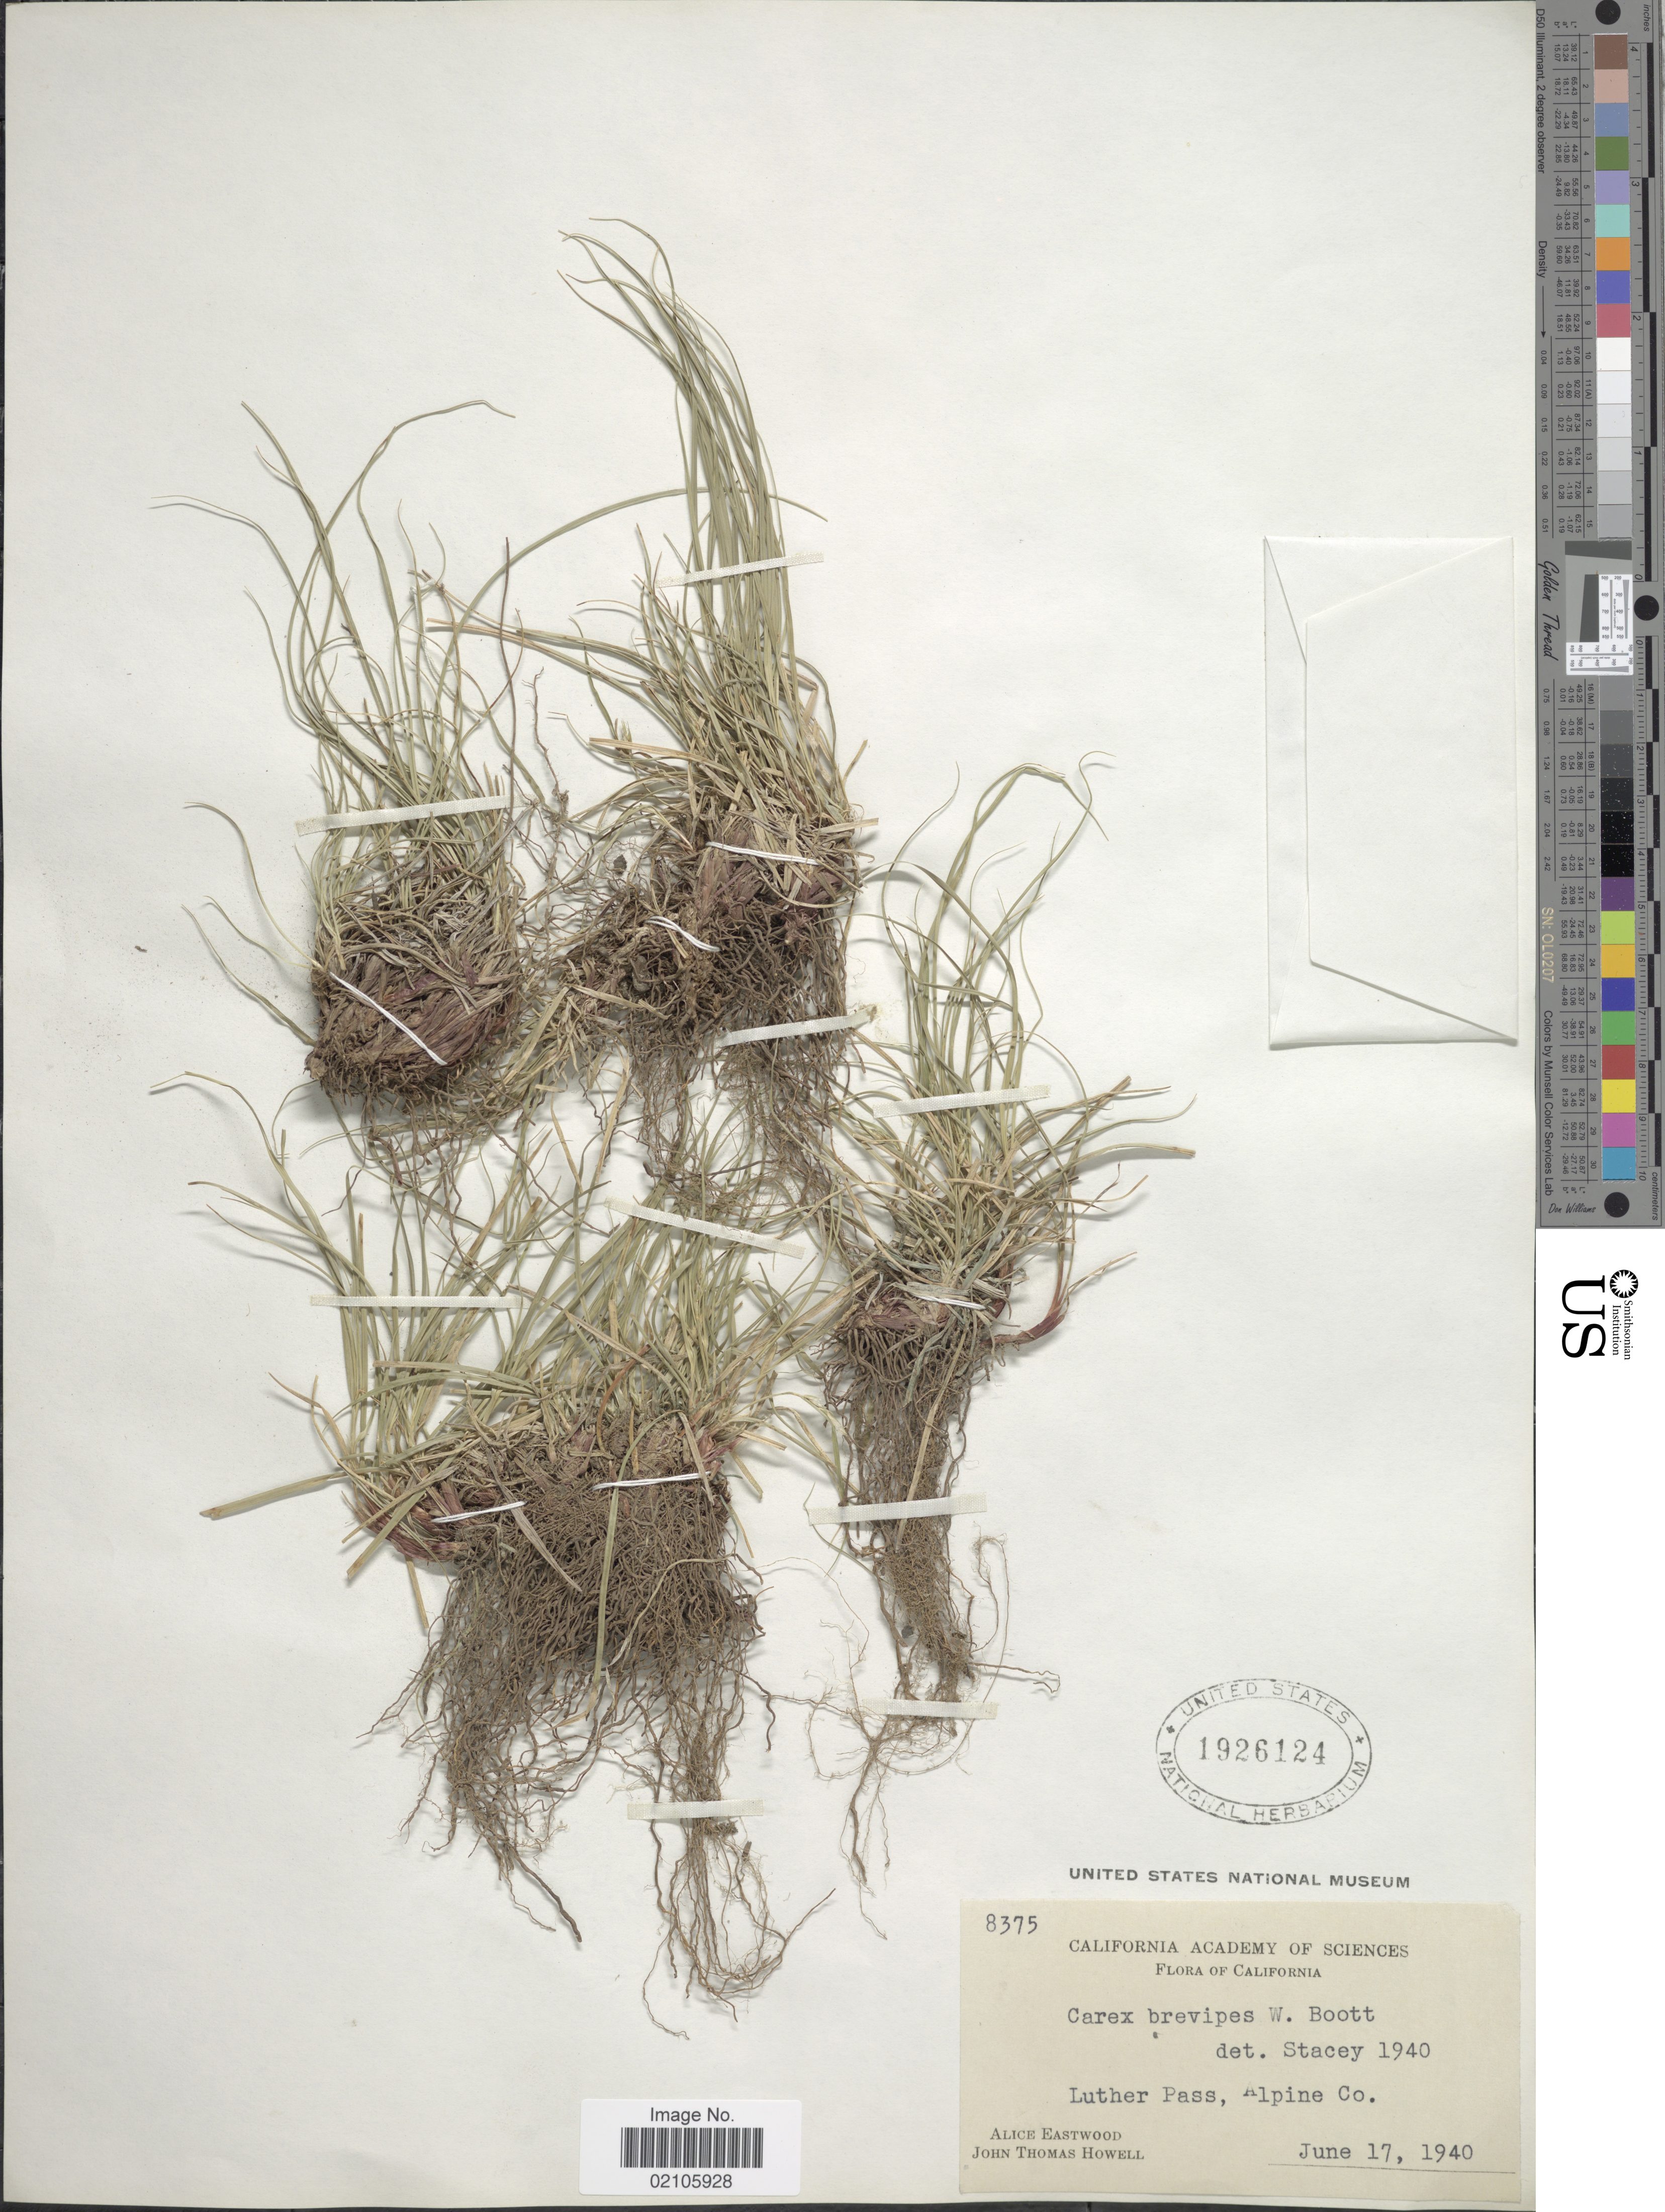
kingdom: Plantae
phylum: Tracheophyta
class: Liliopsida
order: Poales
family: Cyperaceae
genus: Carex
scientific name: Carex rossii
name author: Boott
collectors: A. Eastwood & J. T. Howell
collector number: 8375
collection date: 1940-06-17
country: United States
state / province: California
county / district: Alpine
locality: Luther Pass, Alpine Co.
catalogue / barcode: US 1926124